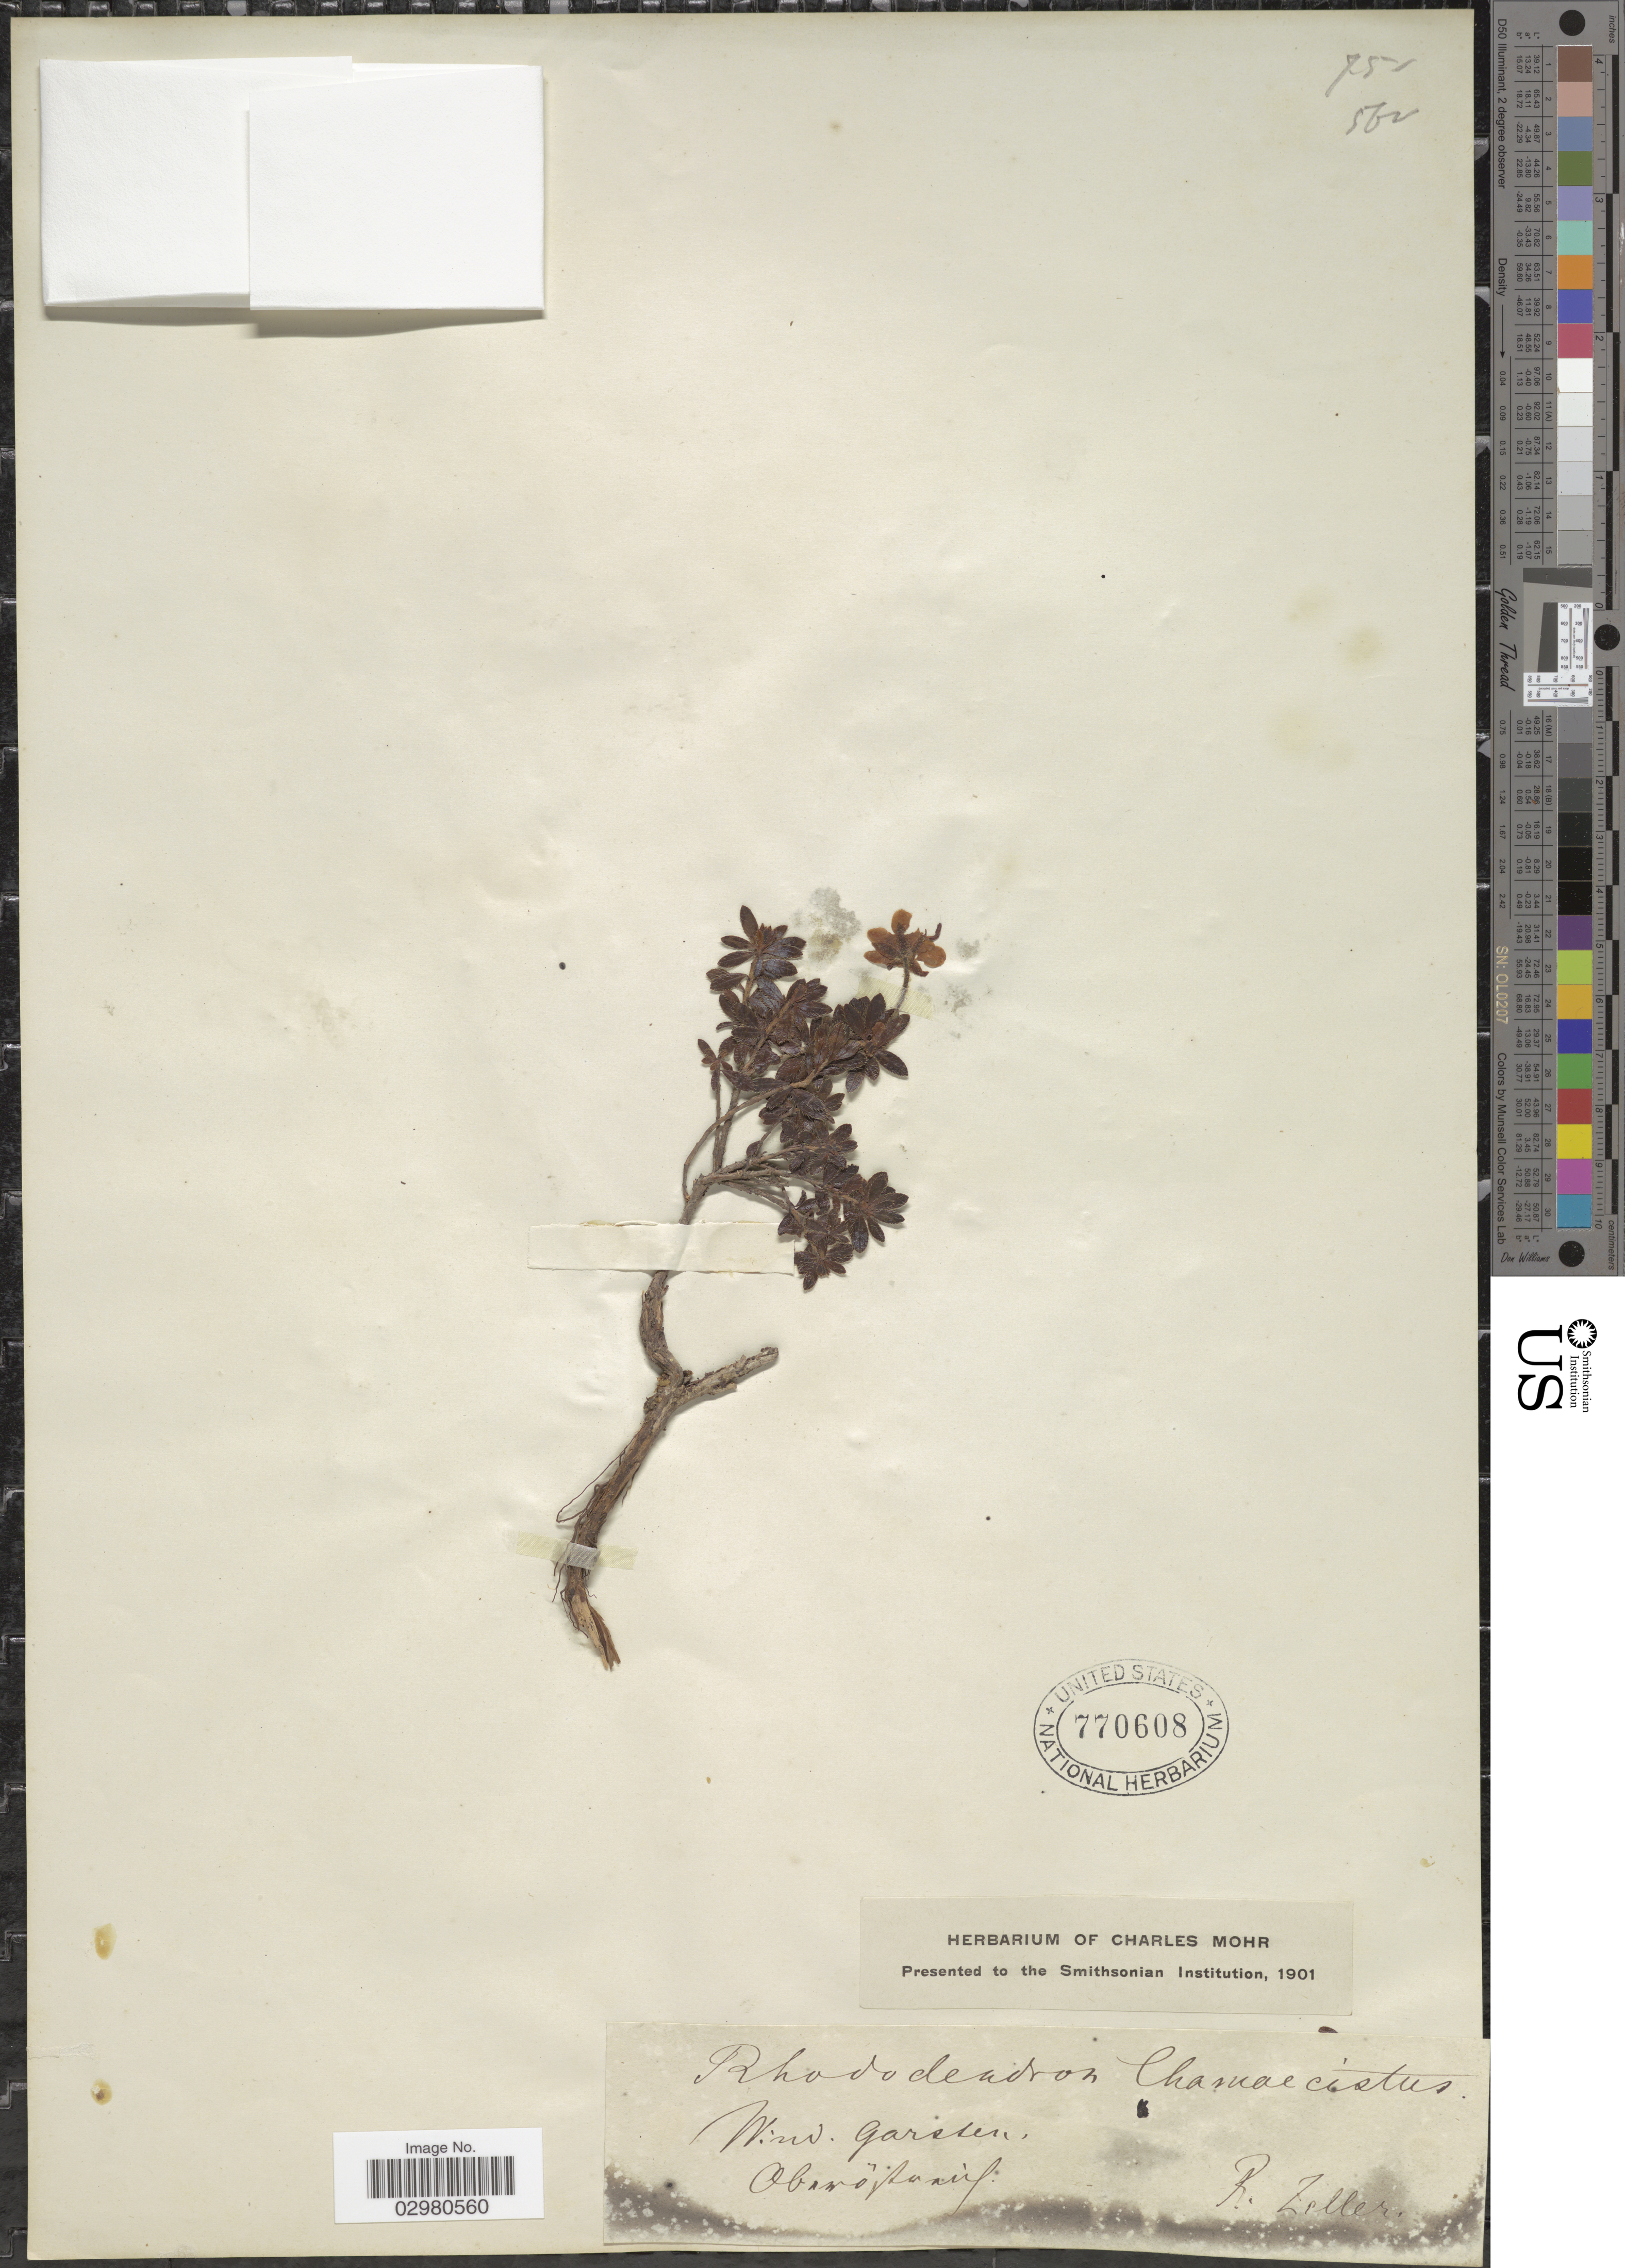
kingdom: Plantae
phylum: Tracheophyta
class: Magnoliopsida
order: Ericales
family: Ericaceae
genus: Rhodothamnus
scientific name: Rhodothamnus chamaecistus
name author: (L.) Rchb.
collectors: R. Zeller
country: Austria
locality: W.w. Garsten. Abaroflanif. [interpreted]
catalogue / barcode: US 770608